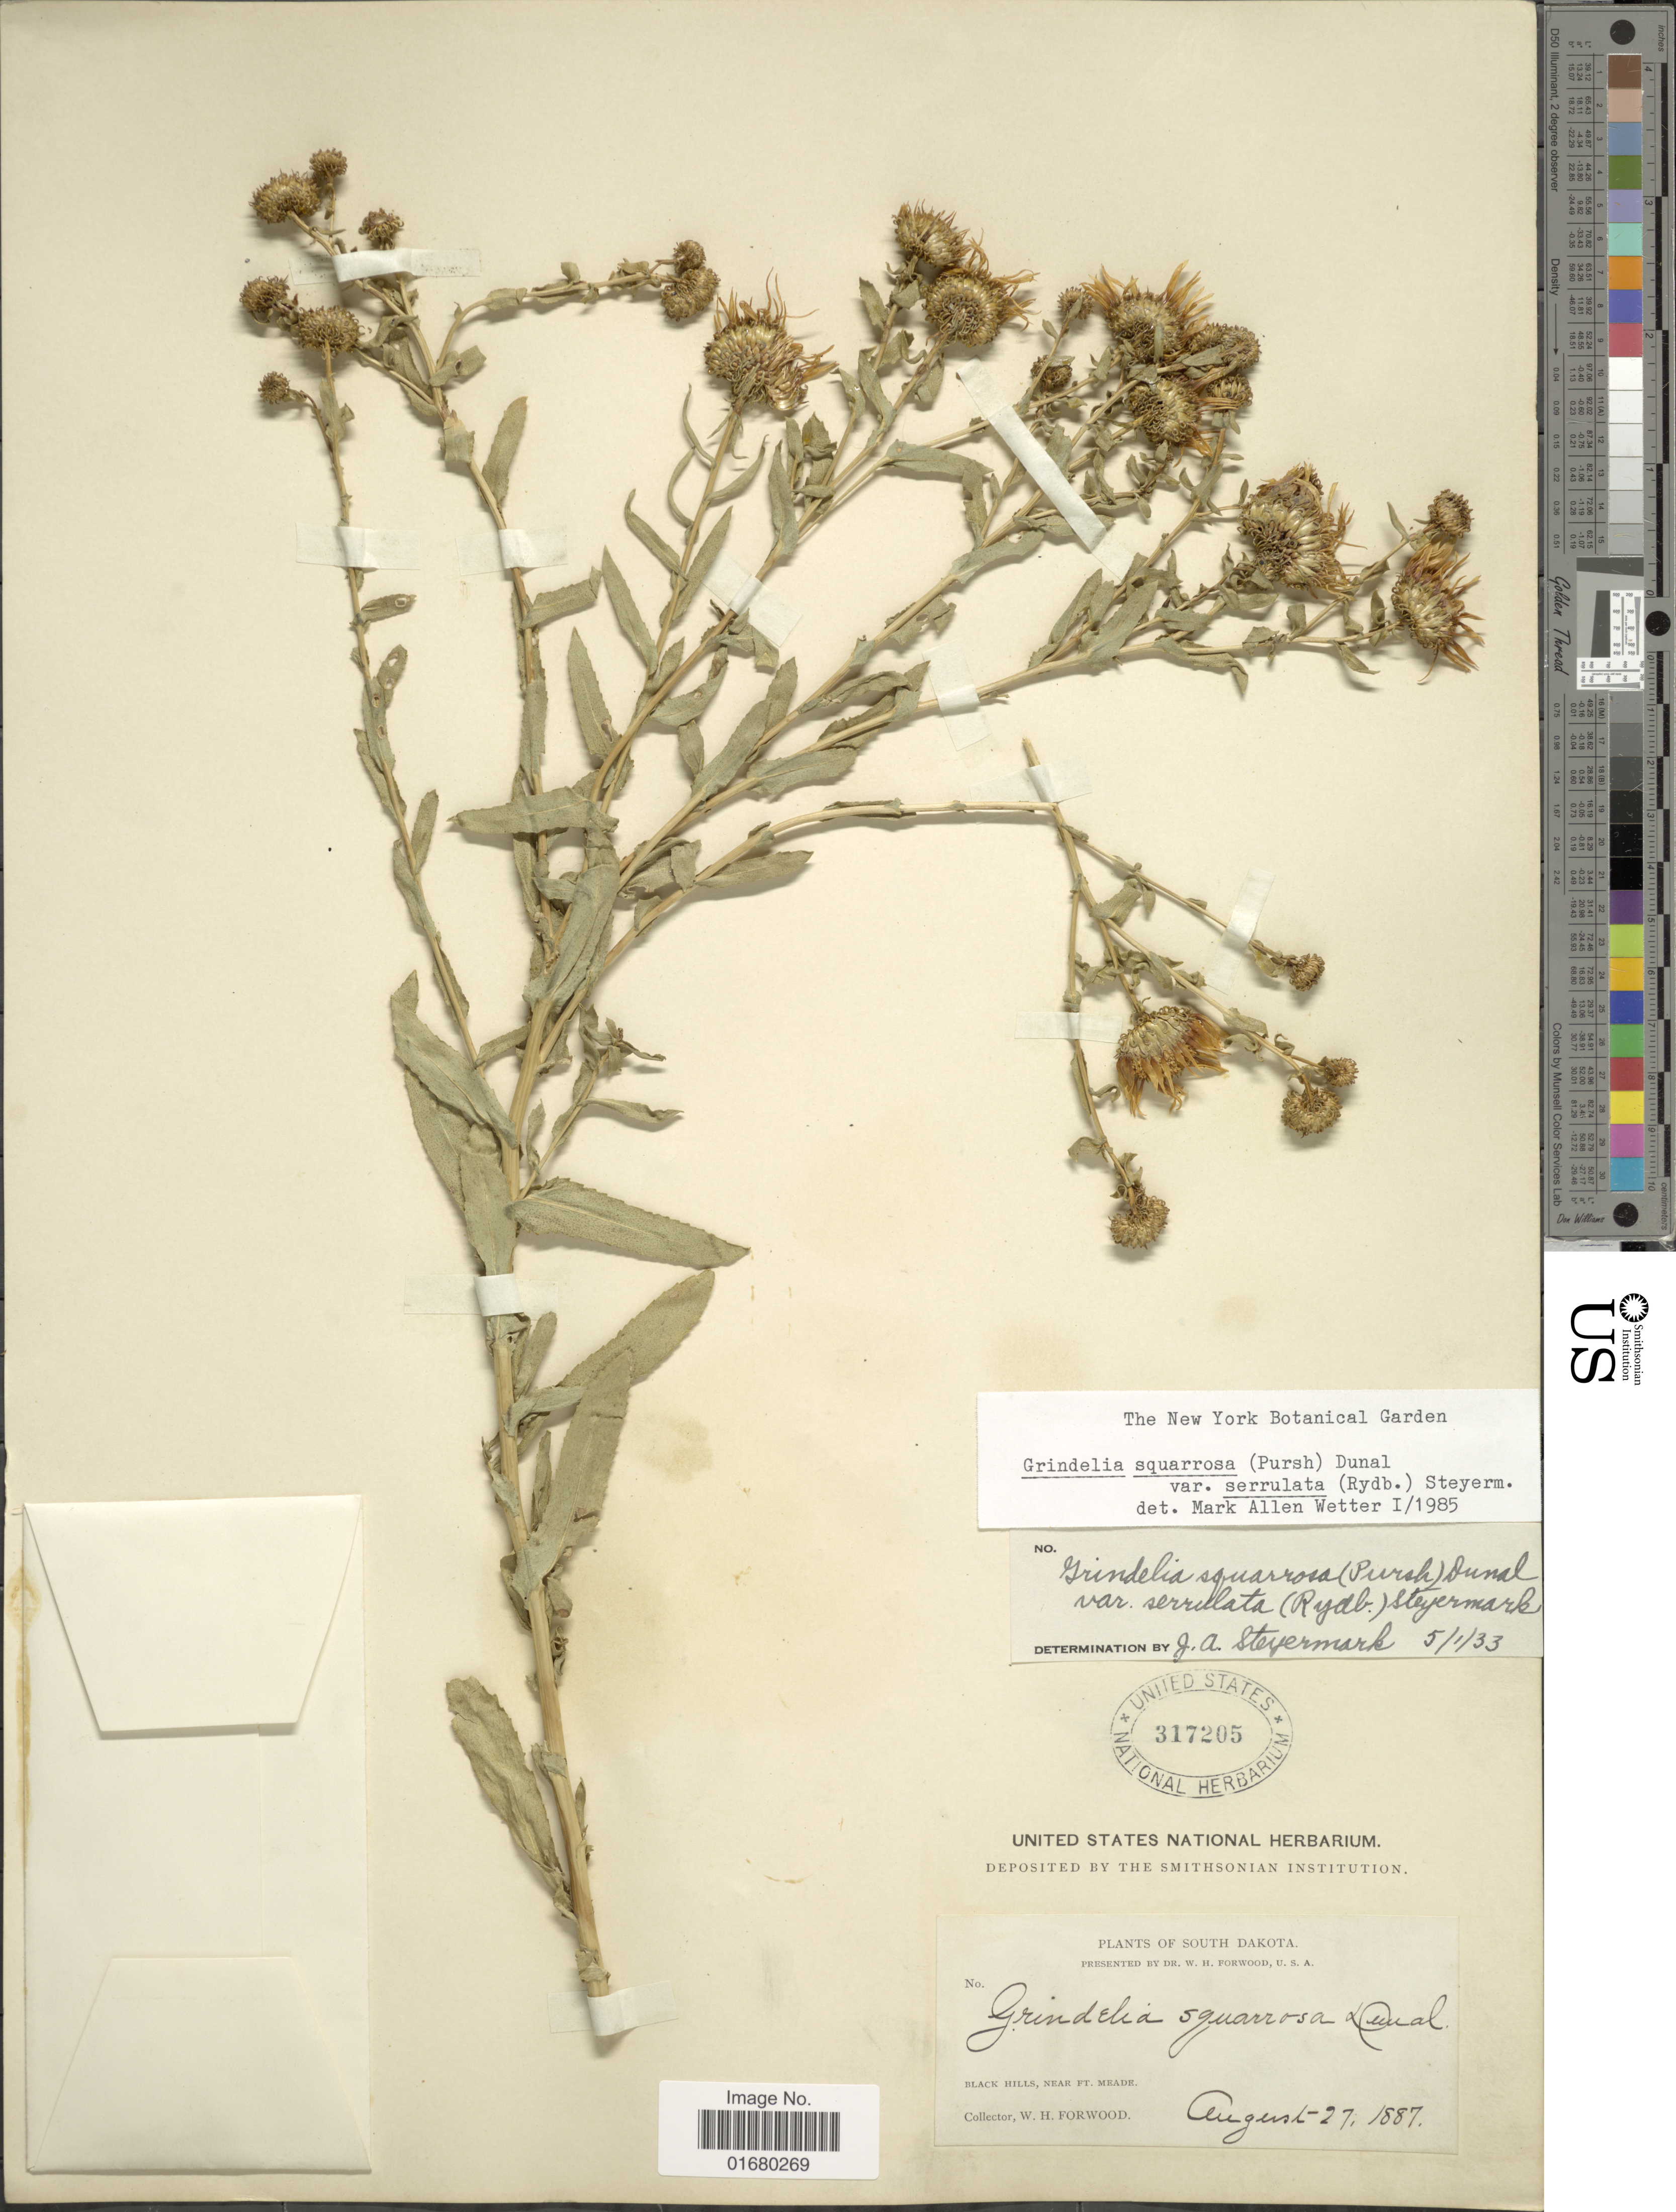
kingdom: Plantae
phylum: Tracheophyta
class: Magnoliopsida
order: Asterales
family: Asteraceae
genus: Grindelia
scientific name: Grindelia squarrosa var. serrulata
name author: (Rydb.) Steyerm.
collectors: W. Forwood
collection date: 1887-08-27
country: United States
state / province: South Dakota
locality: Black Hills, near Ft. Meade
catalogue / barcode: US 317205